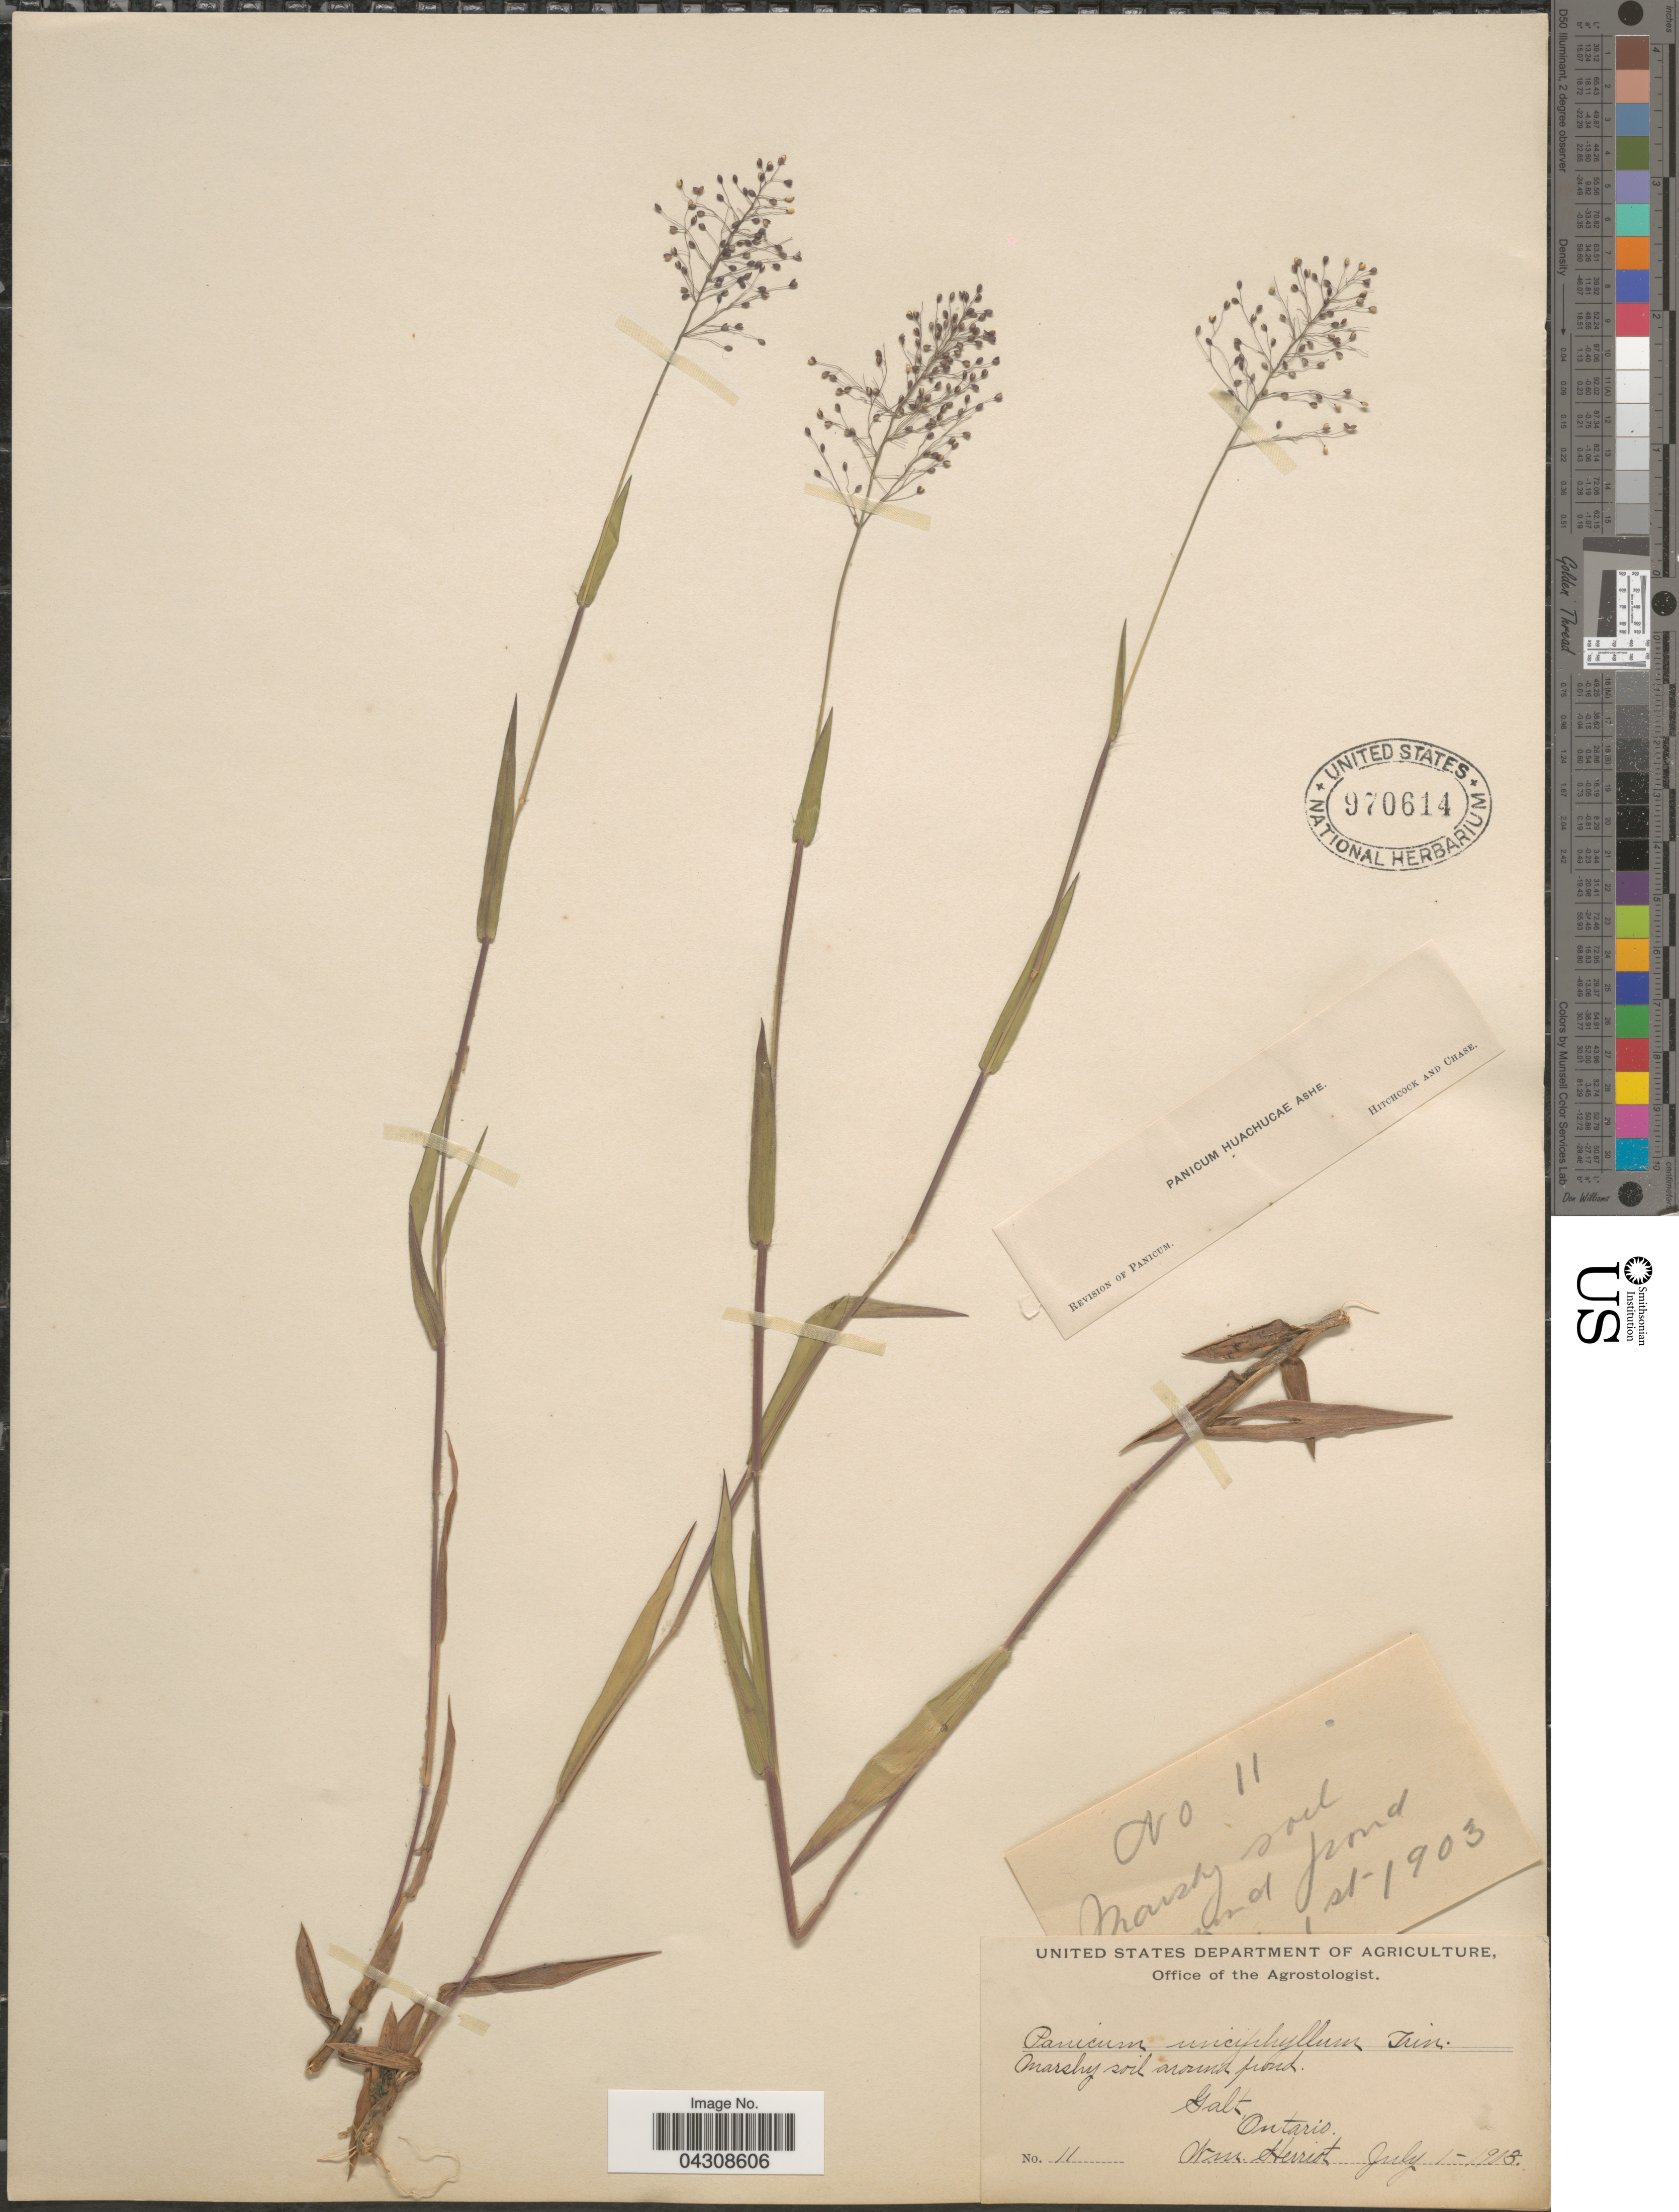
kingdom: Plantae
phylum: Tracheophyta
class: Liliopsida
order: Poales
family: Poaceae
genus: Dichanthelium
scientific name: Dichanthelium acuminatum var. acuminatum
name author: (Sw.) Gould & C.A. Clark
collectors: W. Herriot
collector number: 11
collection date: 1903-07-01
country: Canada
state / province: Ontario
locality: Galt.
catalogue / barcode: US 970614